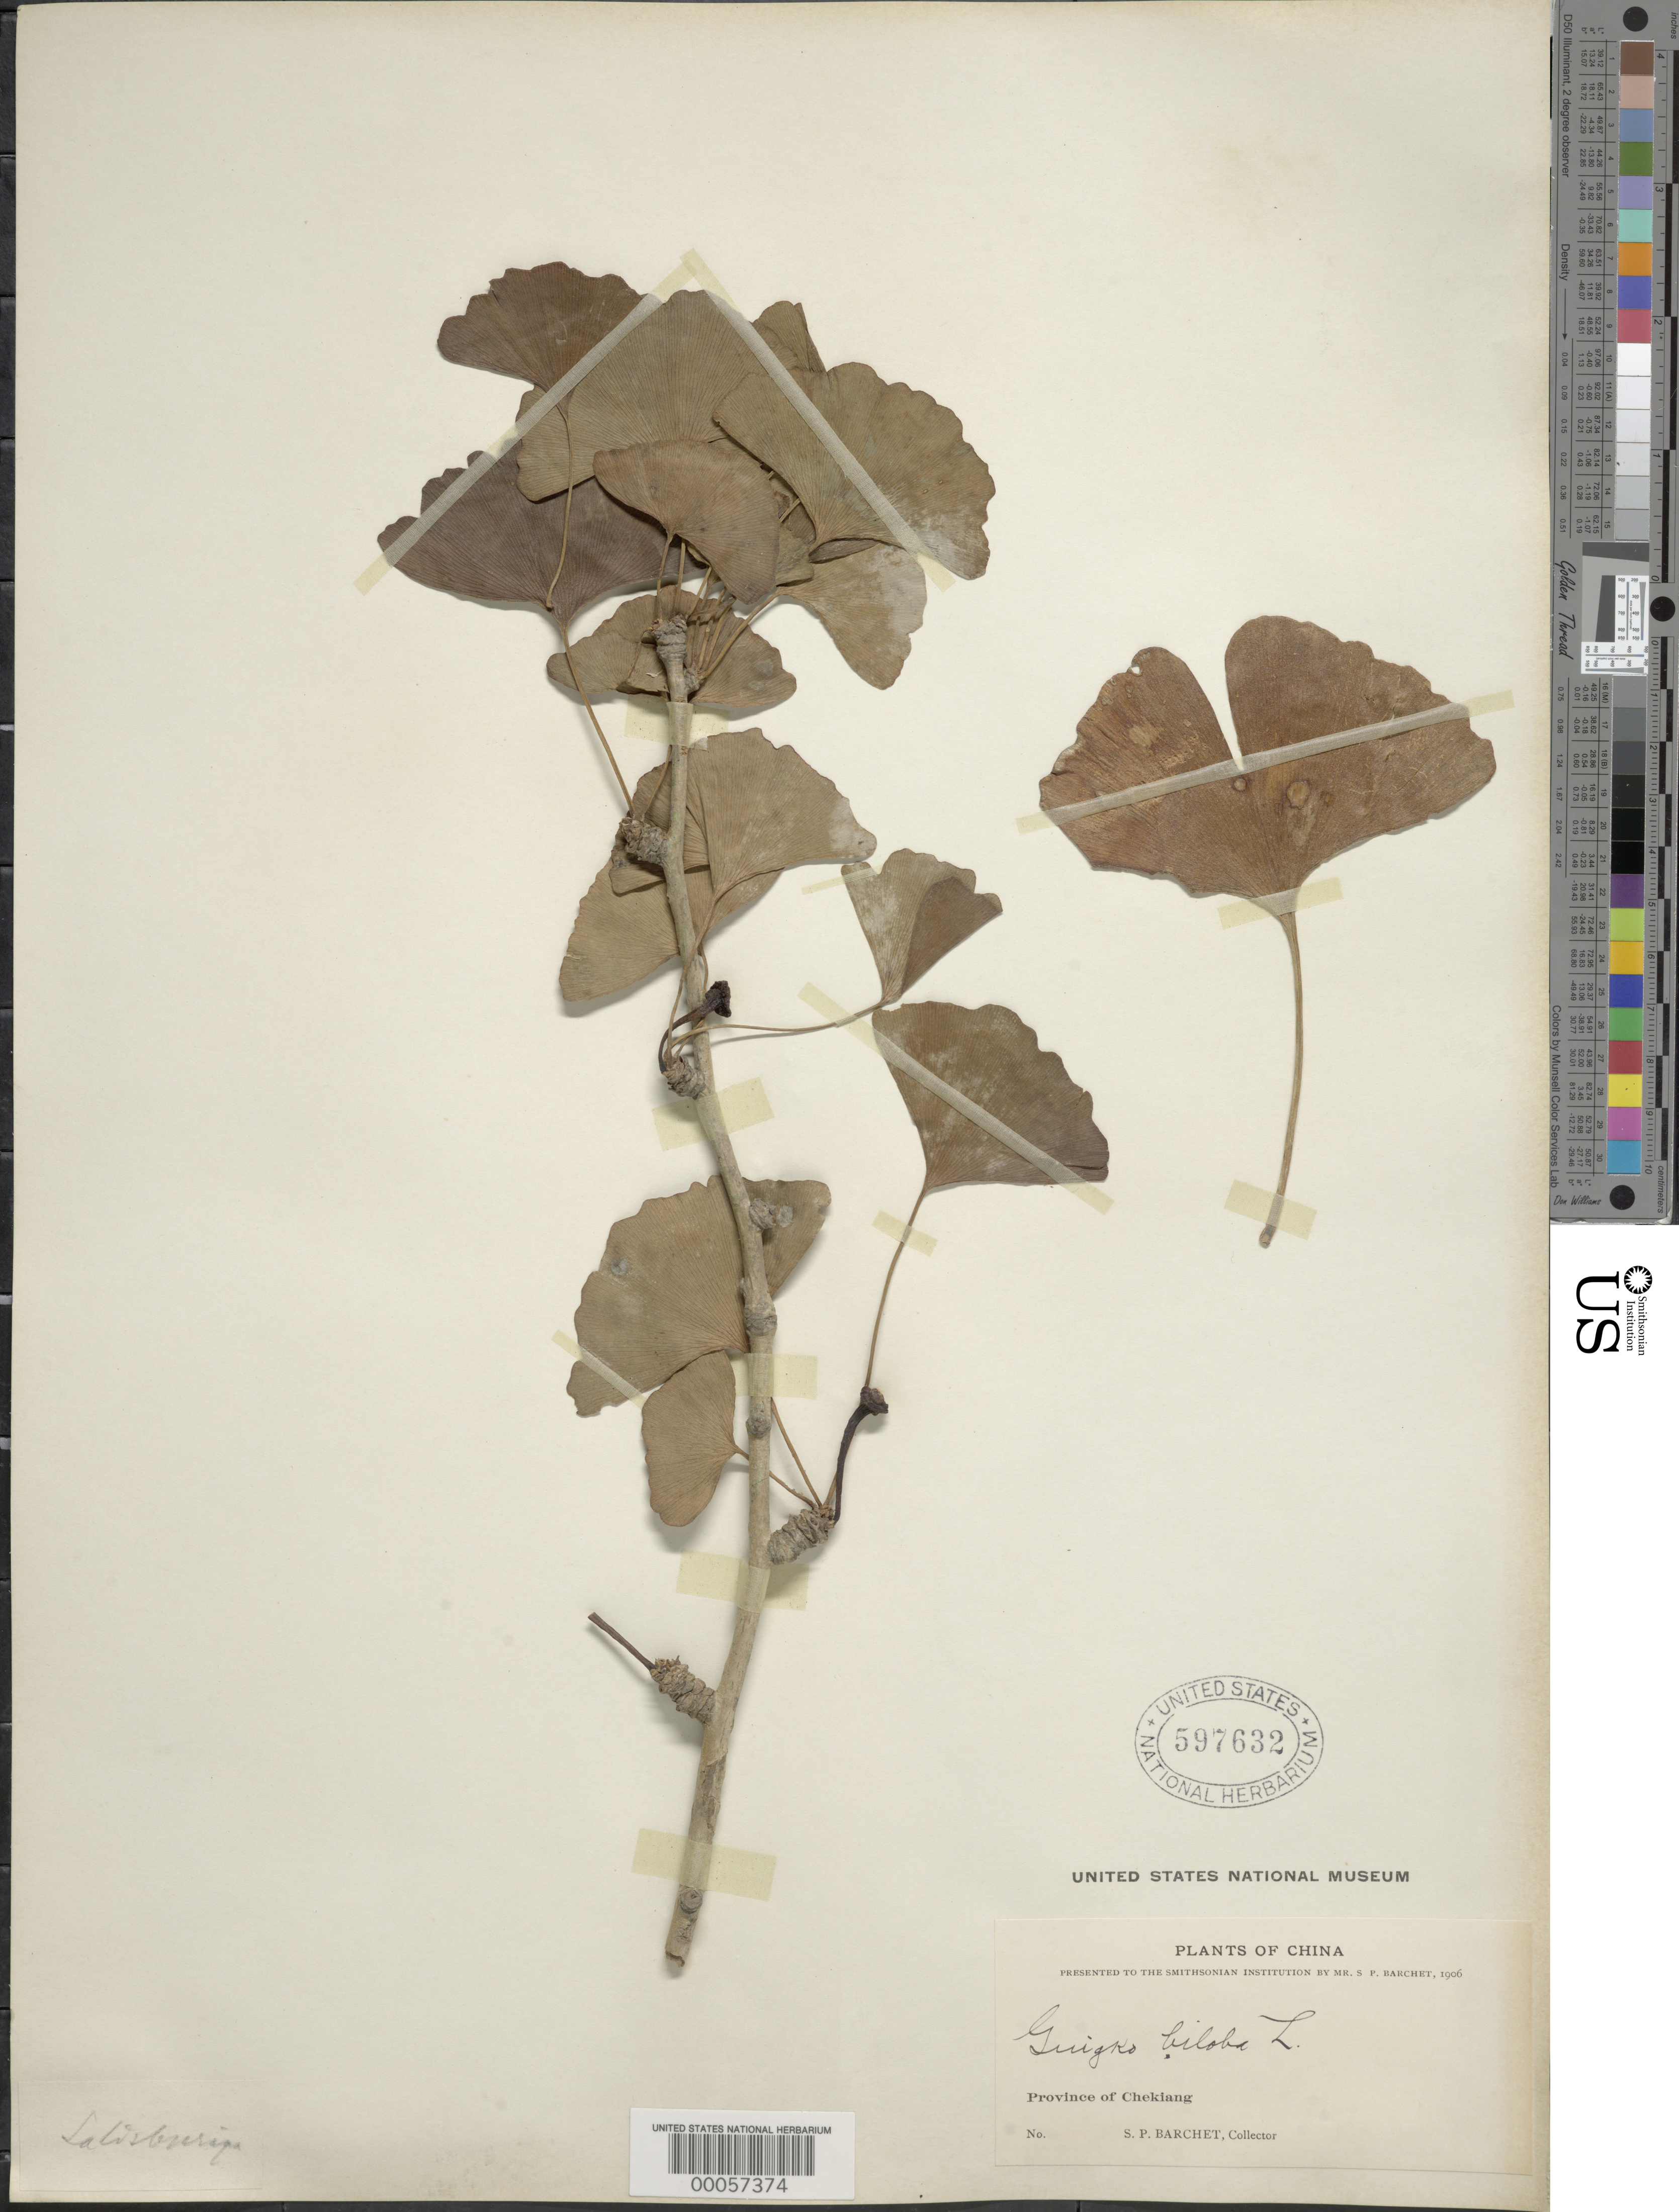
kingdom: Plantae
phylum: Tracheophyta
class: Ginkgoopsida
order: Ginkgoales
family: Ginkgoaceae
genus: Ginkgo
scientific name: Ginkgo biloba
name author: L.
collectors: S. P. Barchet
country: China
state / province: Zhejiang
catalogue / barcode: US 597632